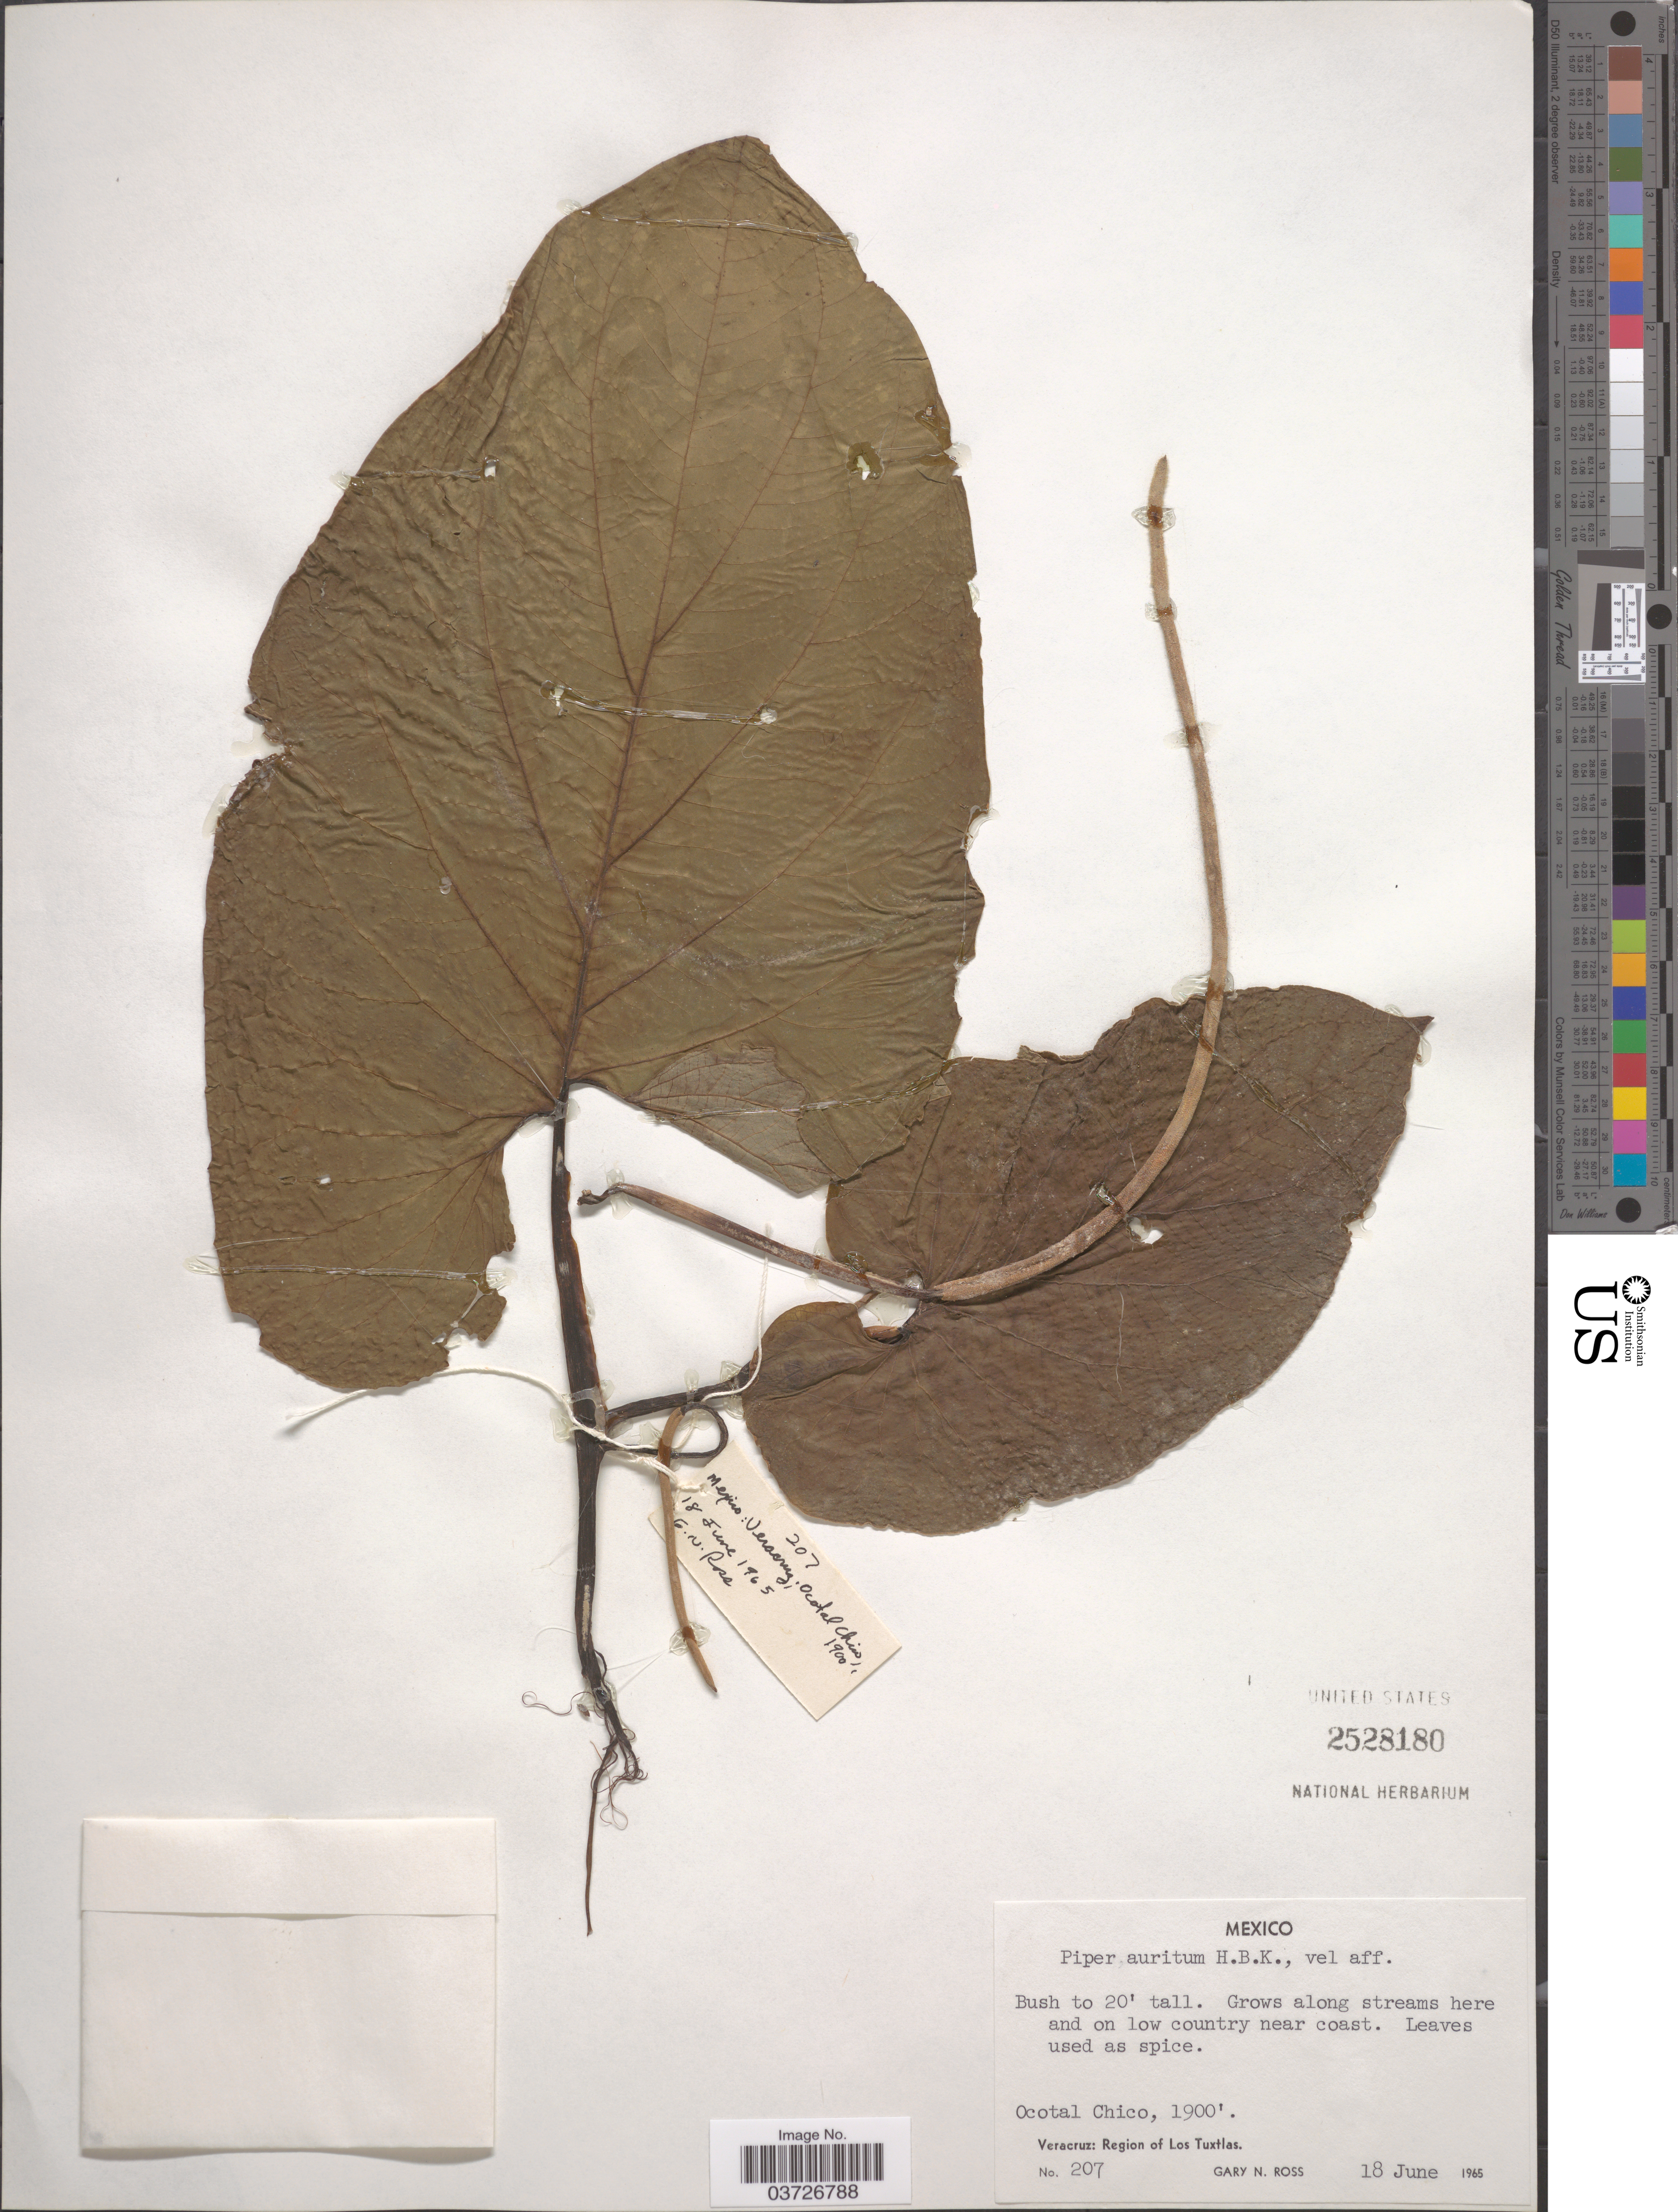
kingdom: Plantae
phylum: Tracheophyta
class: Magnoliopsida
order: Piperales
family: Piperaceae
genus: Piper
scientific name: Piper auritum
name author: Kunth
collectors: G. N. Ross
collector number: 207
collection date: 1965-06-18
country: Mexico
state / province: Veracruz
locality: Ocotal Chico. Veracruz: Region of Los Tuxtlas.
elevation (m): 579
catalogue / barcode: US 2528180